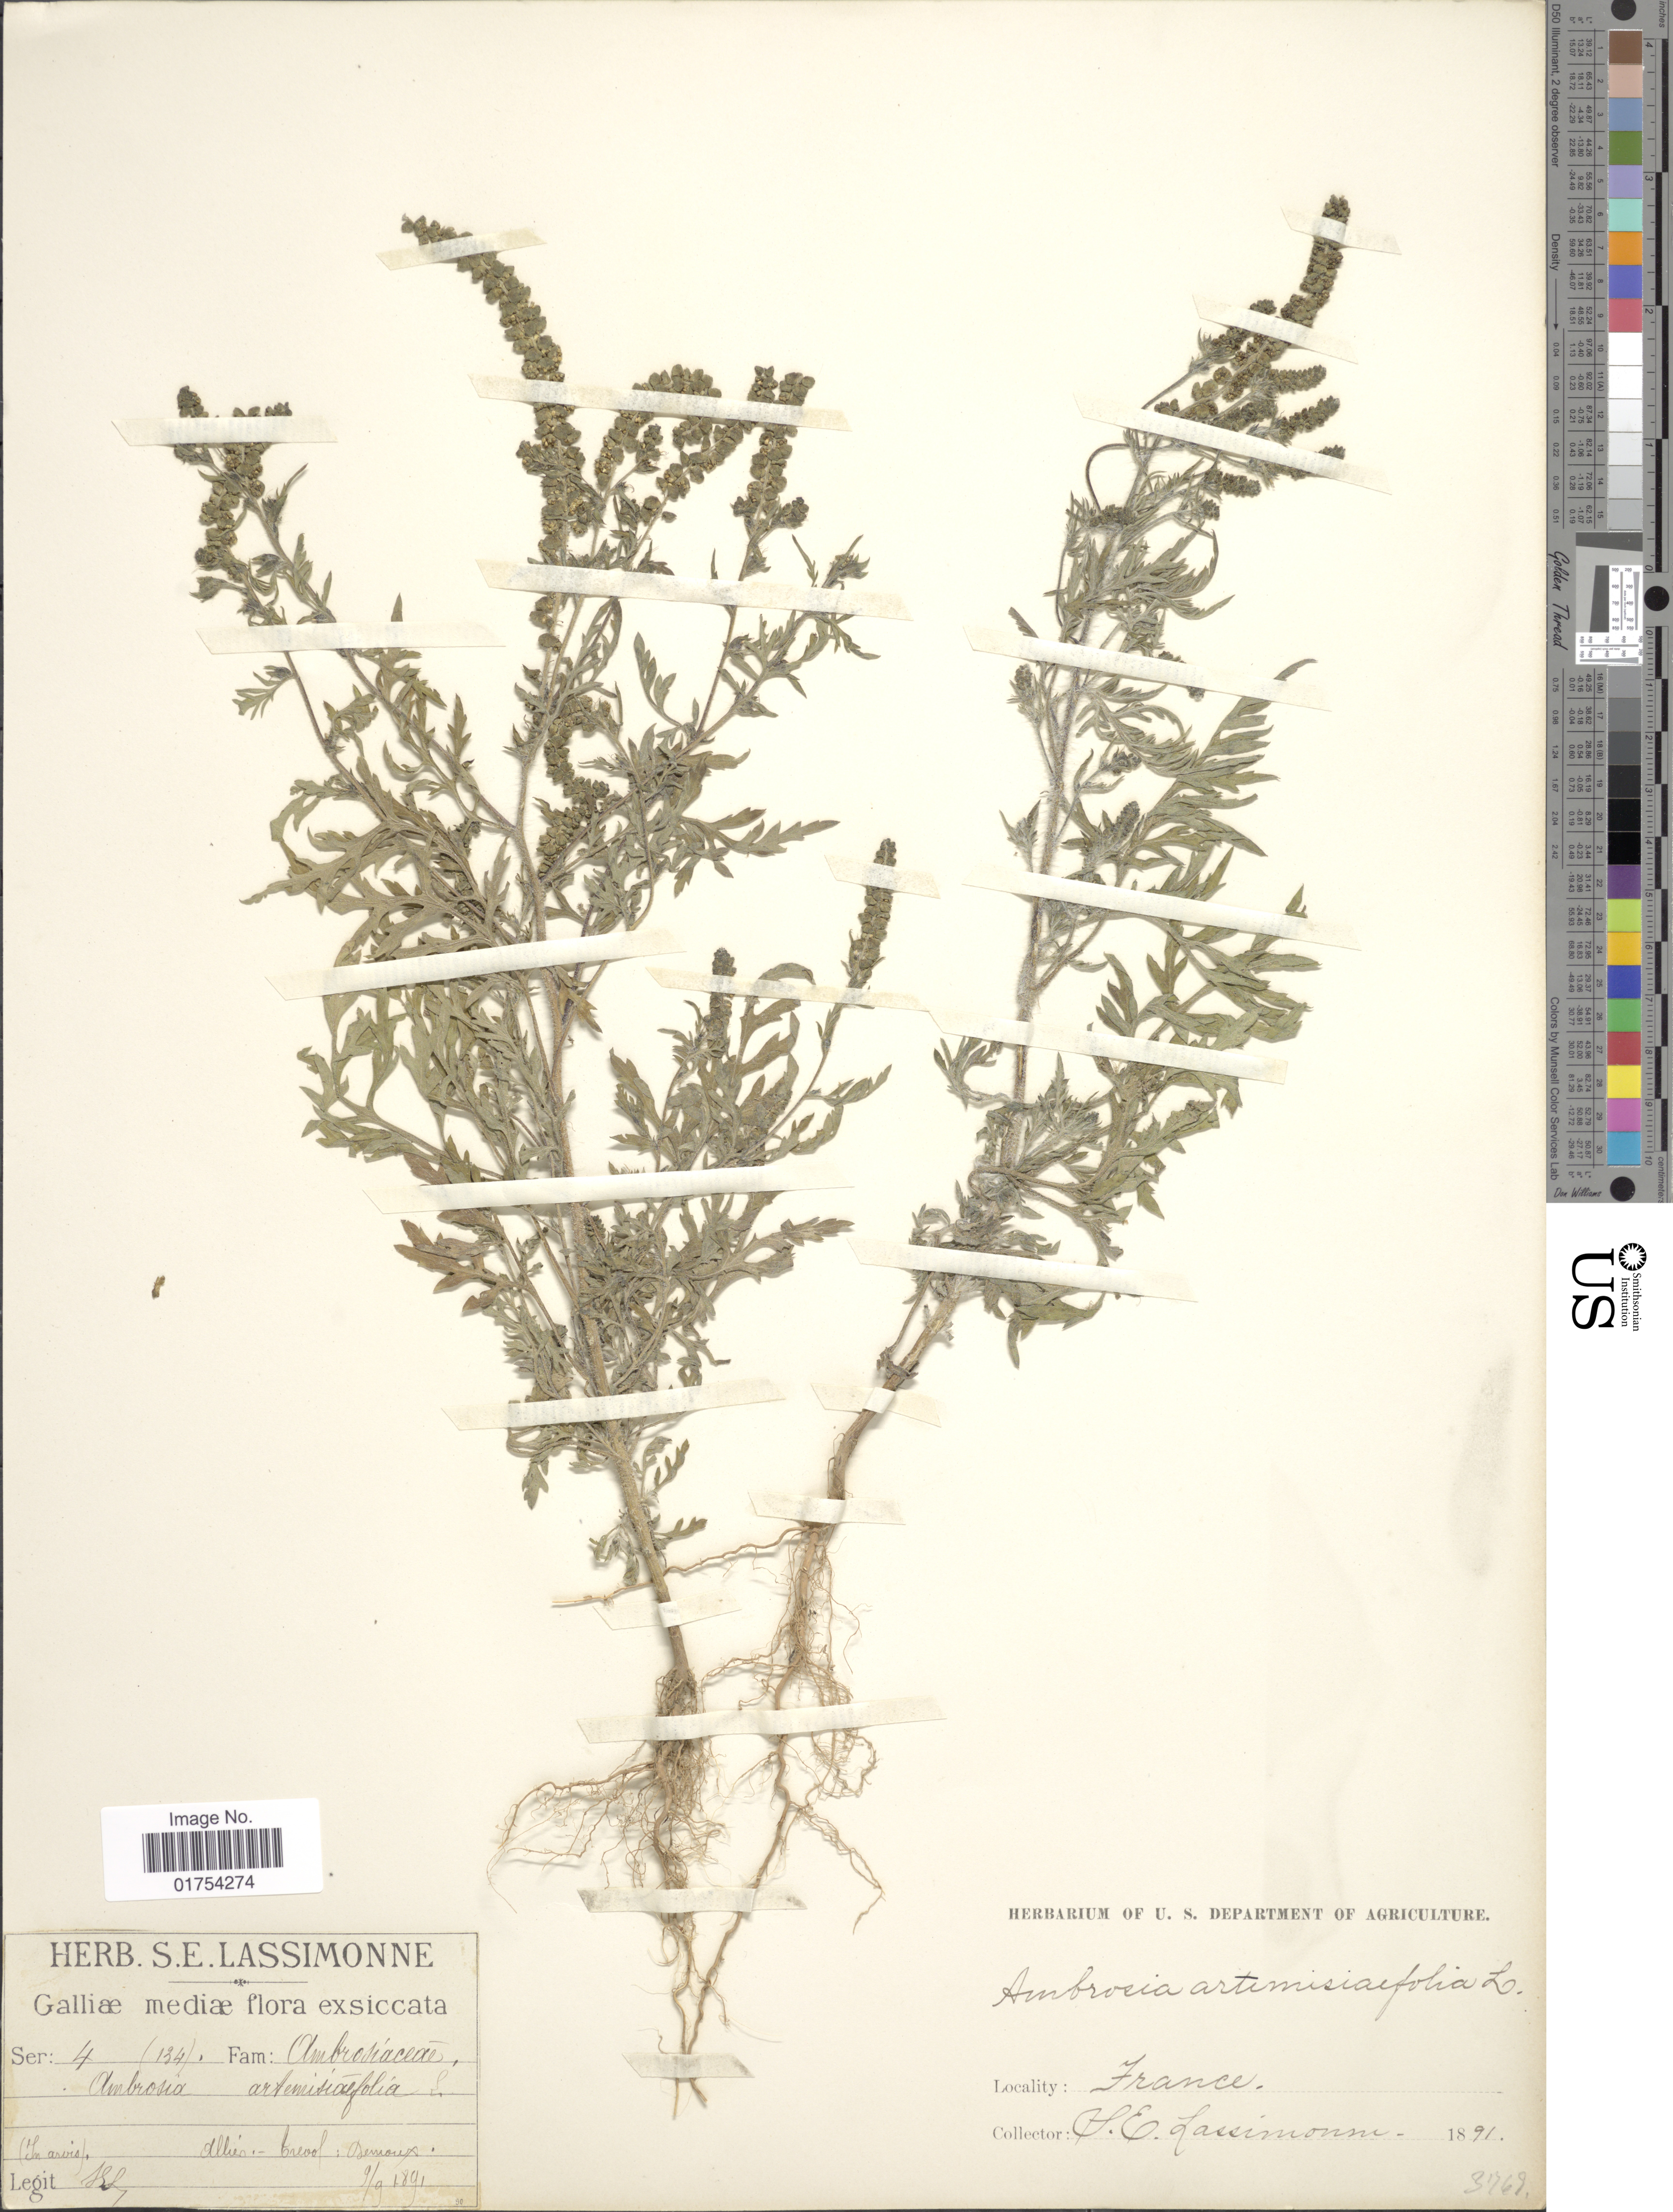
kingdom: Plantae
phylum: Tracheophyta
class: Magnoliopsida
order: Asterales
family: Asteraceae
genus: Ambrosia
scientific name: Ambrosia artemisiifolia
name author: L.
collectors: S. Lassimonne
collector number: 4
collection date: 1891-09-09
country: France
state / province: Auvergne-Rhône-Alpes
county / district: Allier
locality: Galliæ [France]. Allier - Trevol: Demoux.